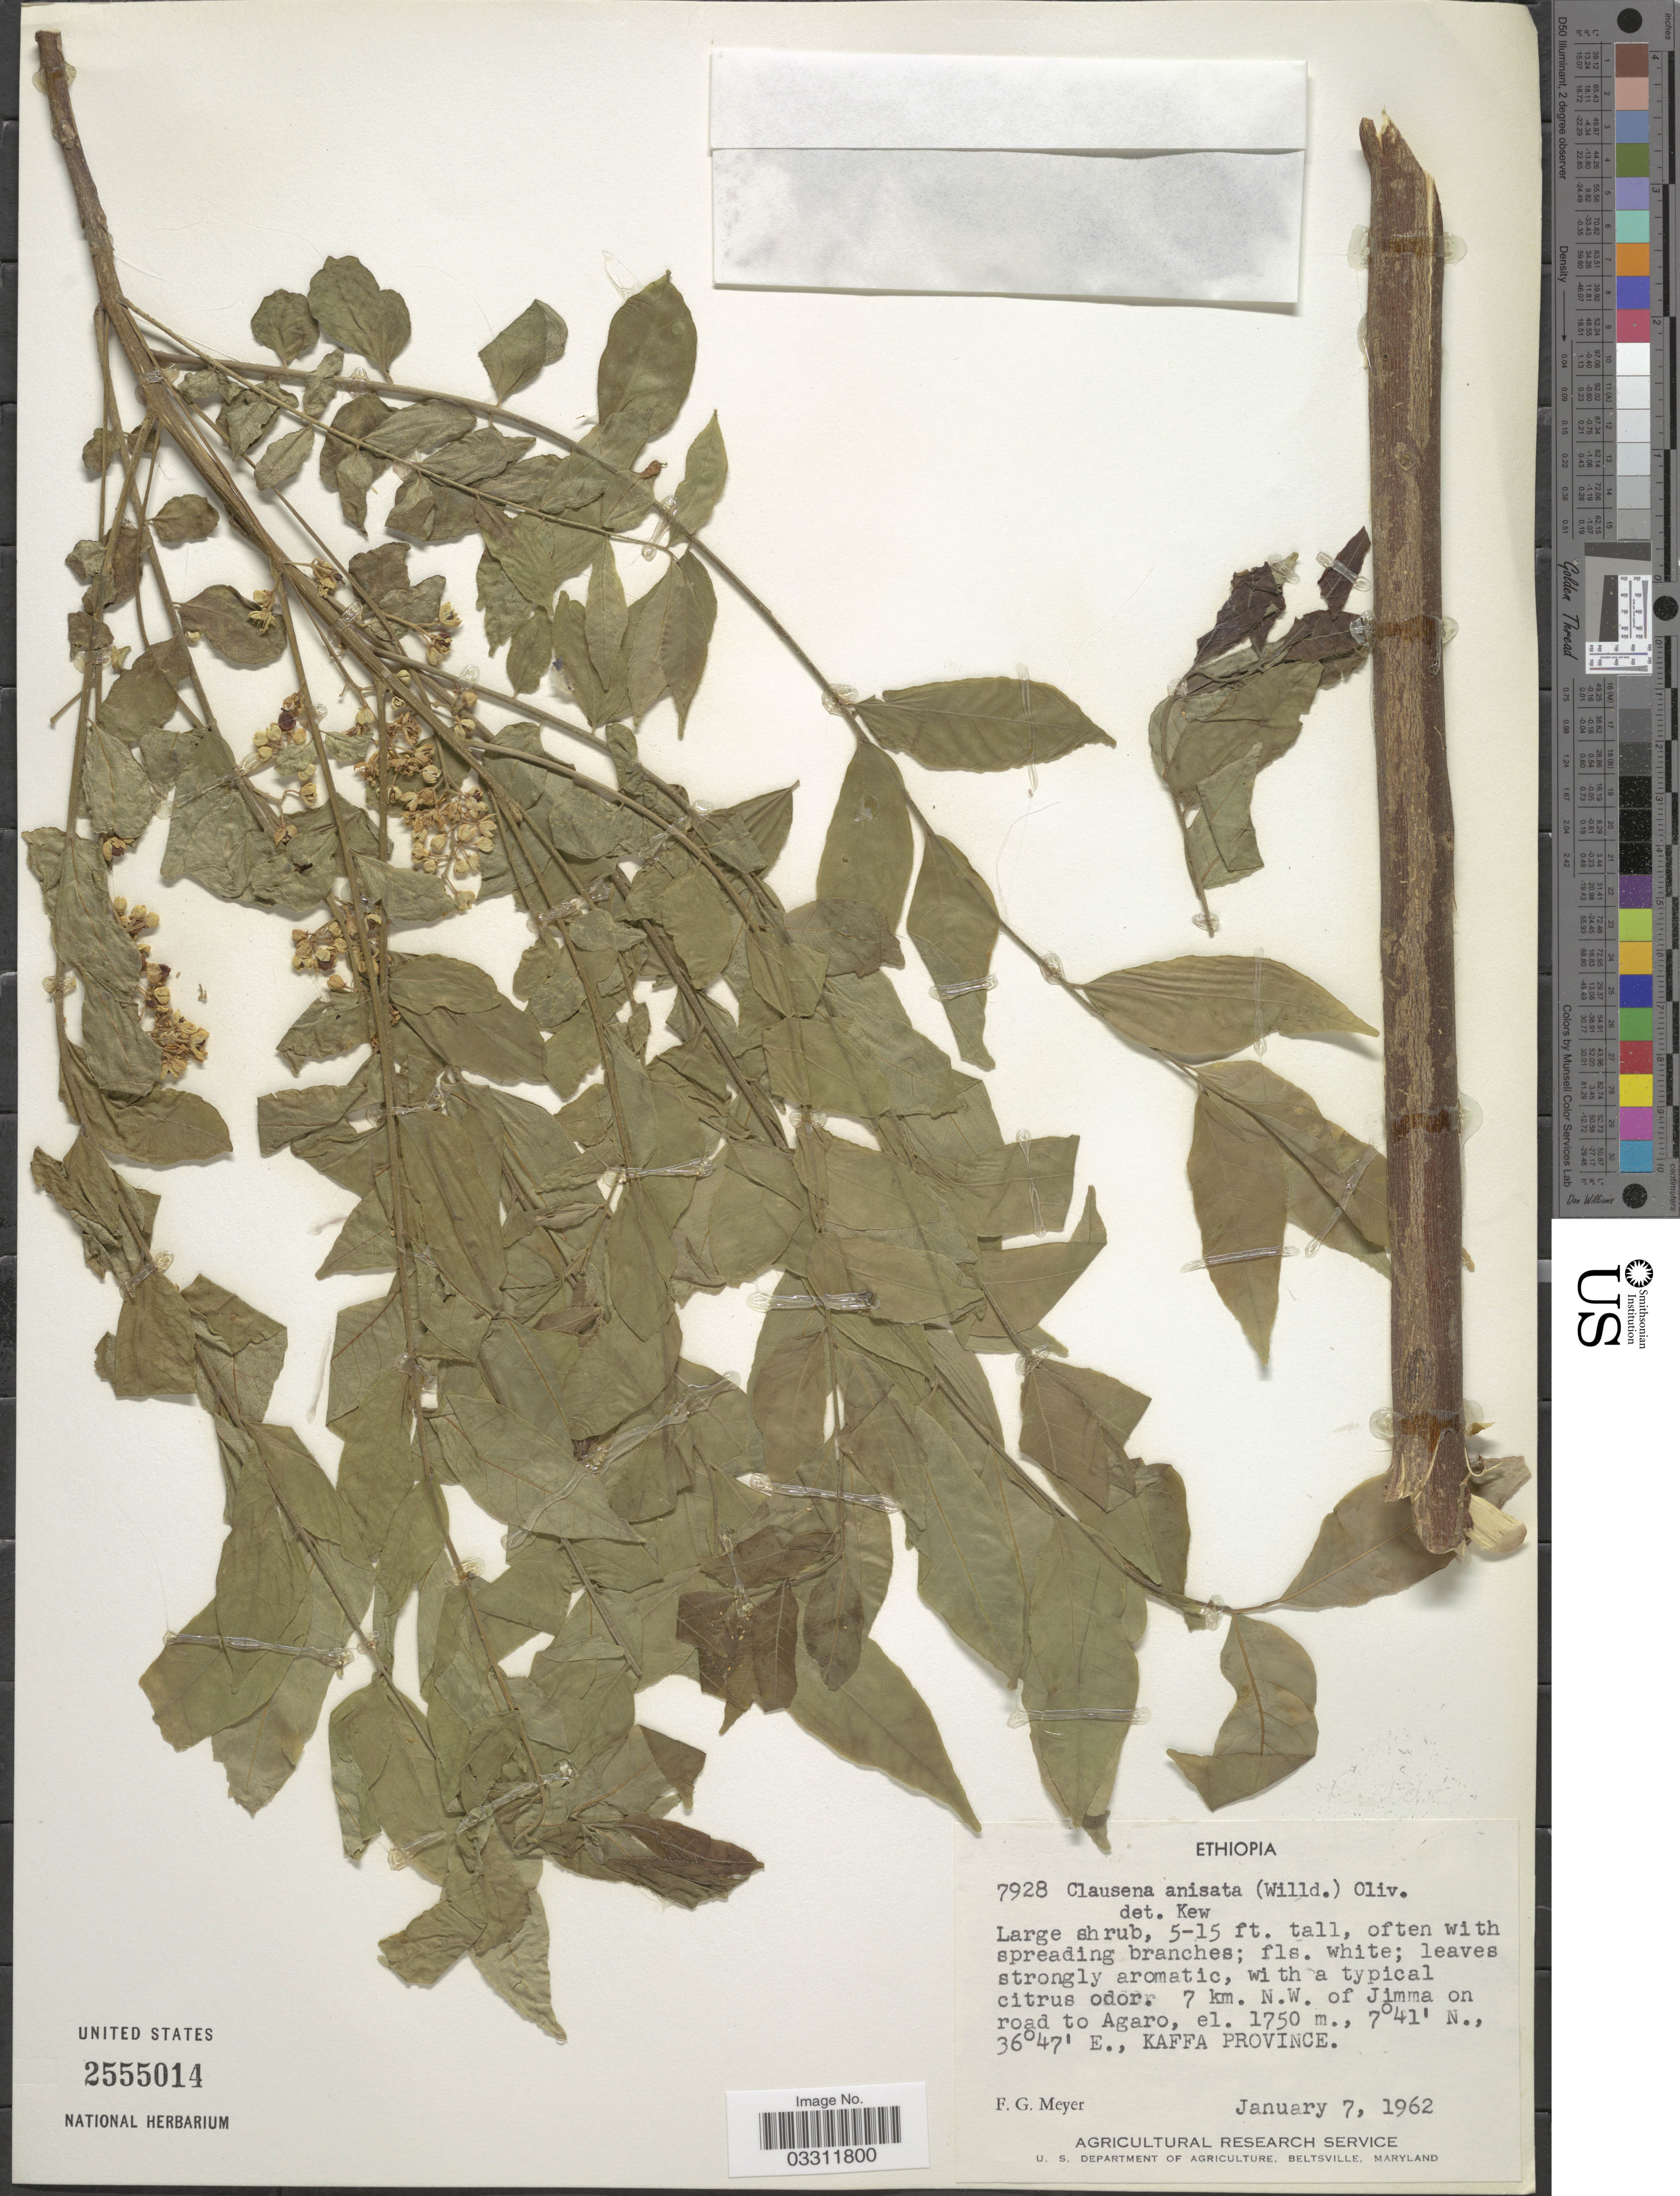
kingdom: Plantae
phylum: Tracheophyta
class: Magnoliopsida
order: Sapindales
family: Rutaceae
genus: Clausena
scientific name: Clausena anisata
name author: (Willd.) Benth.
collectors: F. G. Meyer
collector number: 7928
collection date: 1962-01-07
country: Ethiopia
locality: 7 km. N. W. of Jimma on road to Agaro, Kaffa Province.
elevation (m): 1750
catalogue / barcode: US 2555014